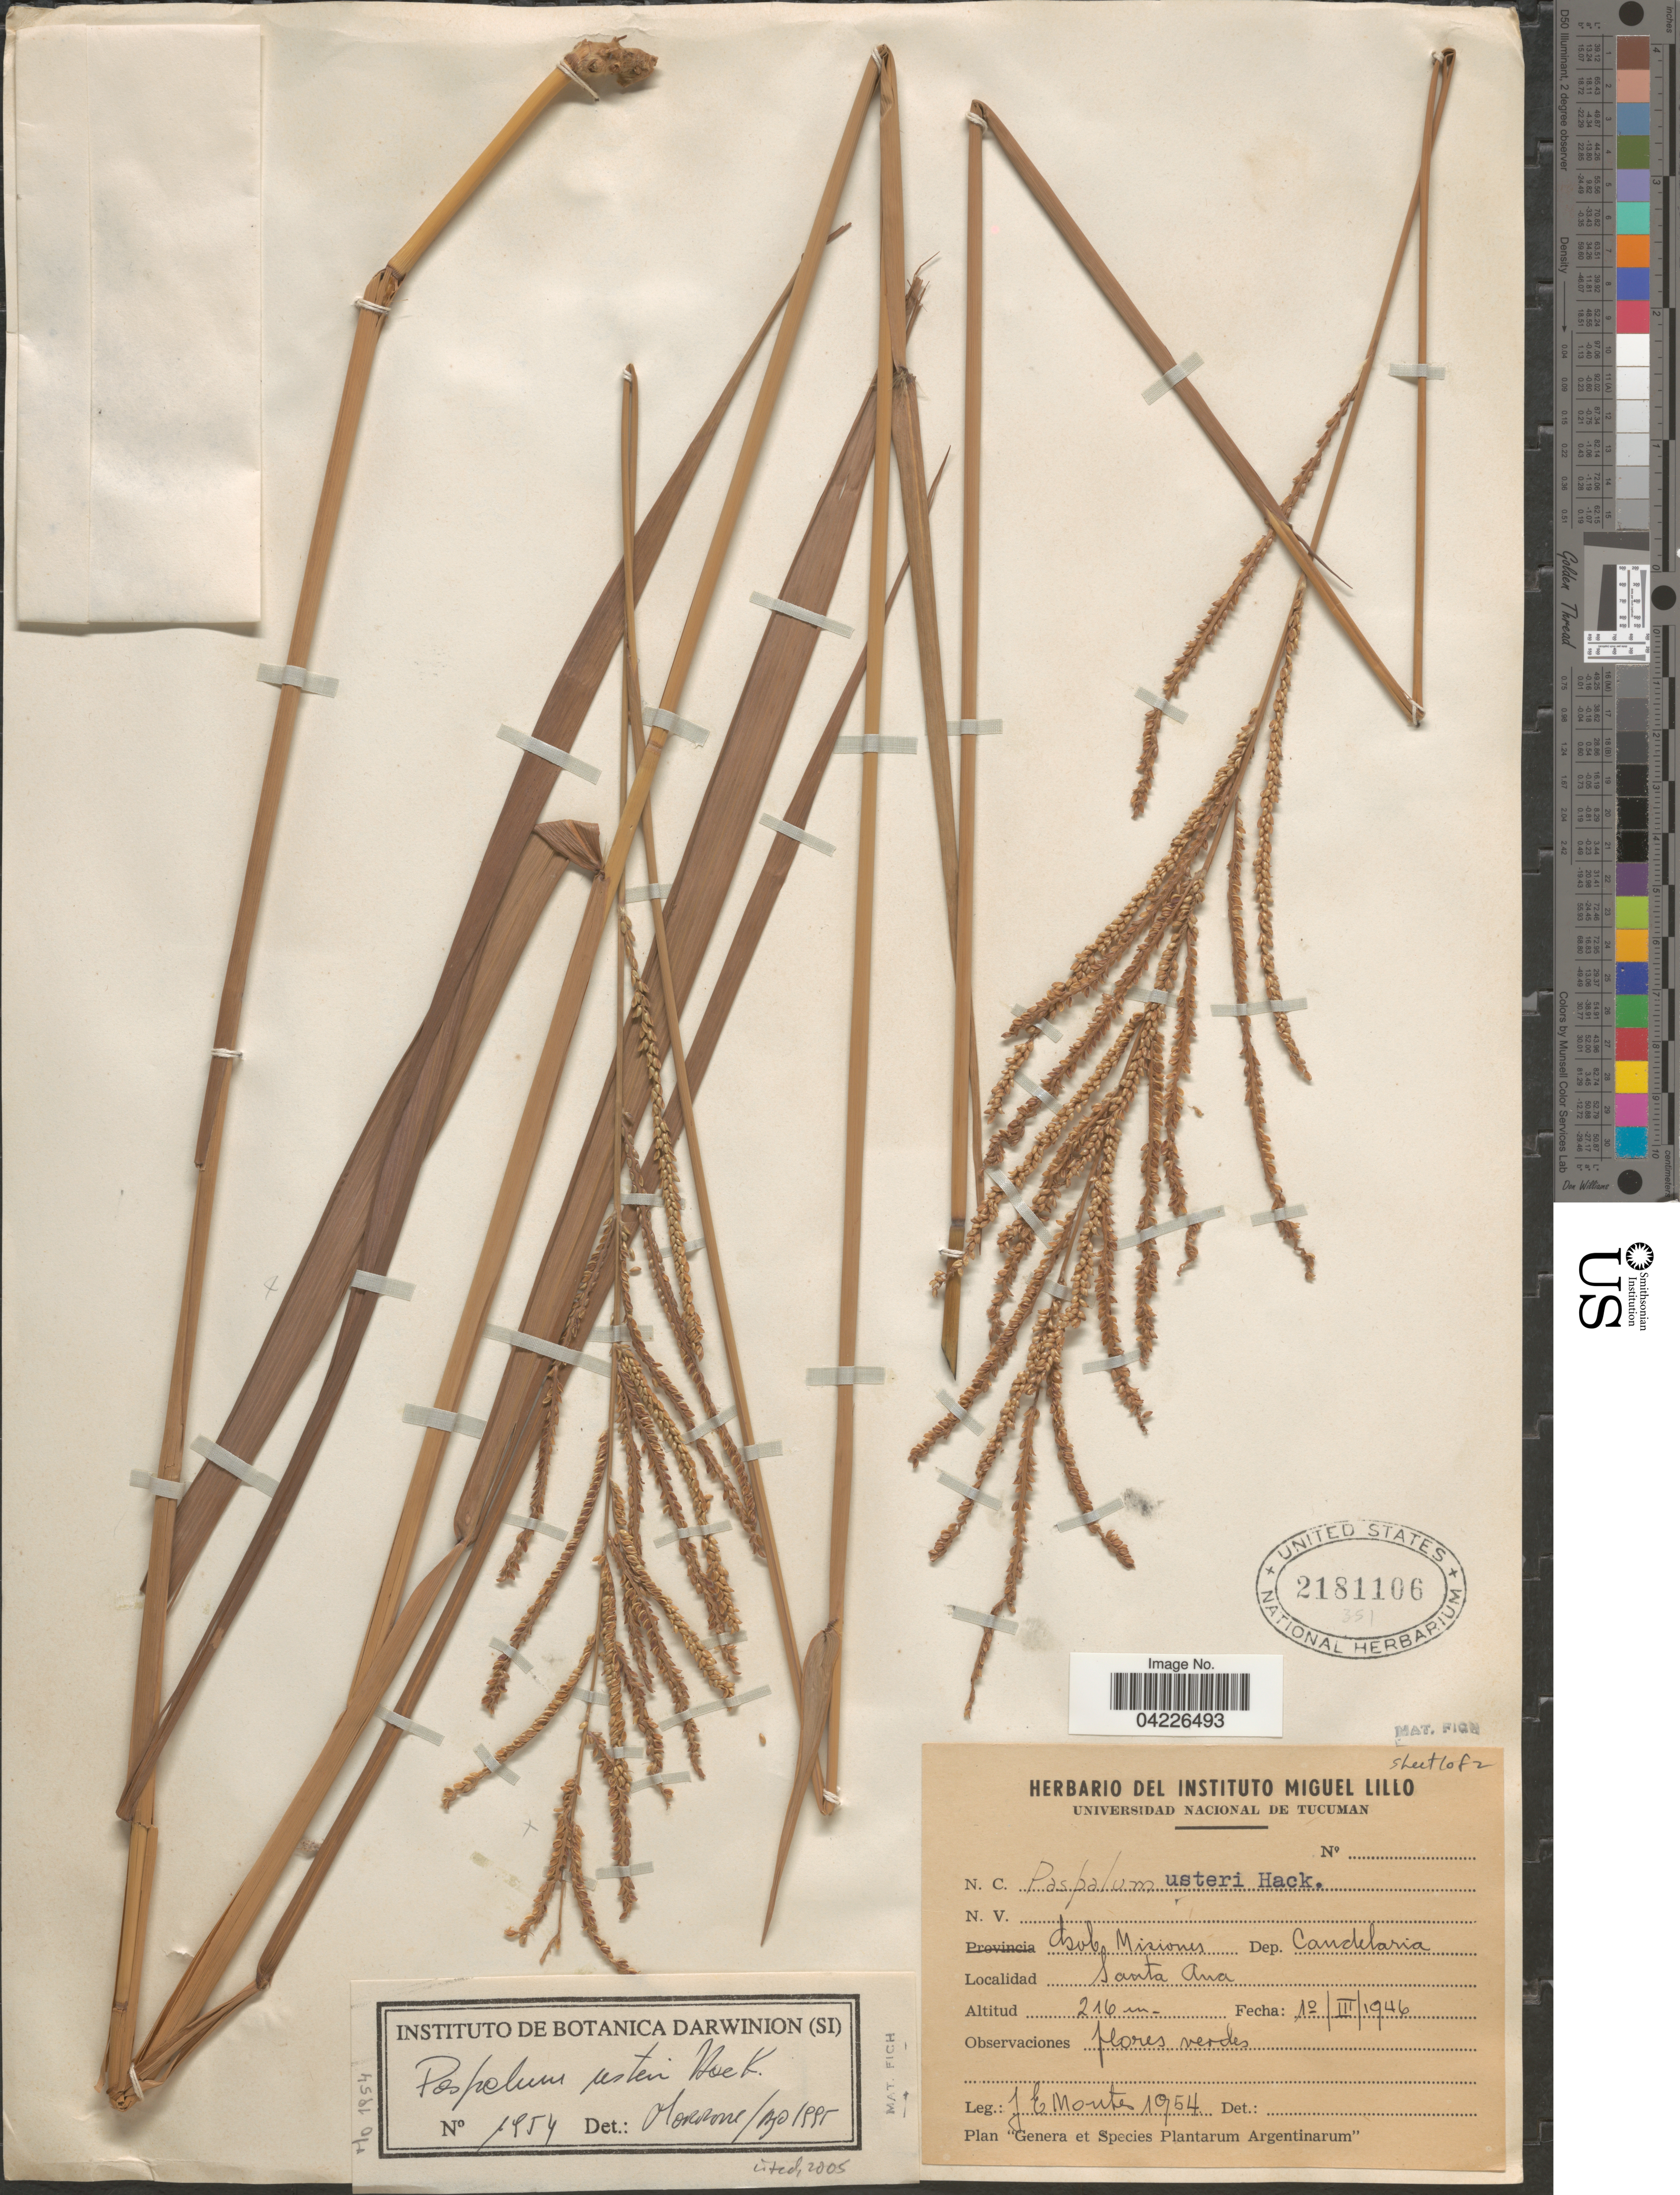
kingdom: Plantae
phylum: Tracheophyta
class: Liliopsida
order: Poales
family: Poaceae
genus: Paspalum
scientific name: Paspalum usteri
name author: Hack.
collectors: J. E. Montes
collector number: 1954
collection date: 1946-03-12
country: Argentina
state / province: Misiones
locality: Gob. Misiones. Dep. Candelaria. Santa Ana.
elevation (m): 216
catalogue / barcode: US 2181106